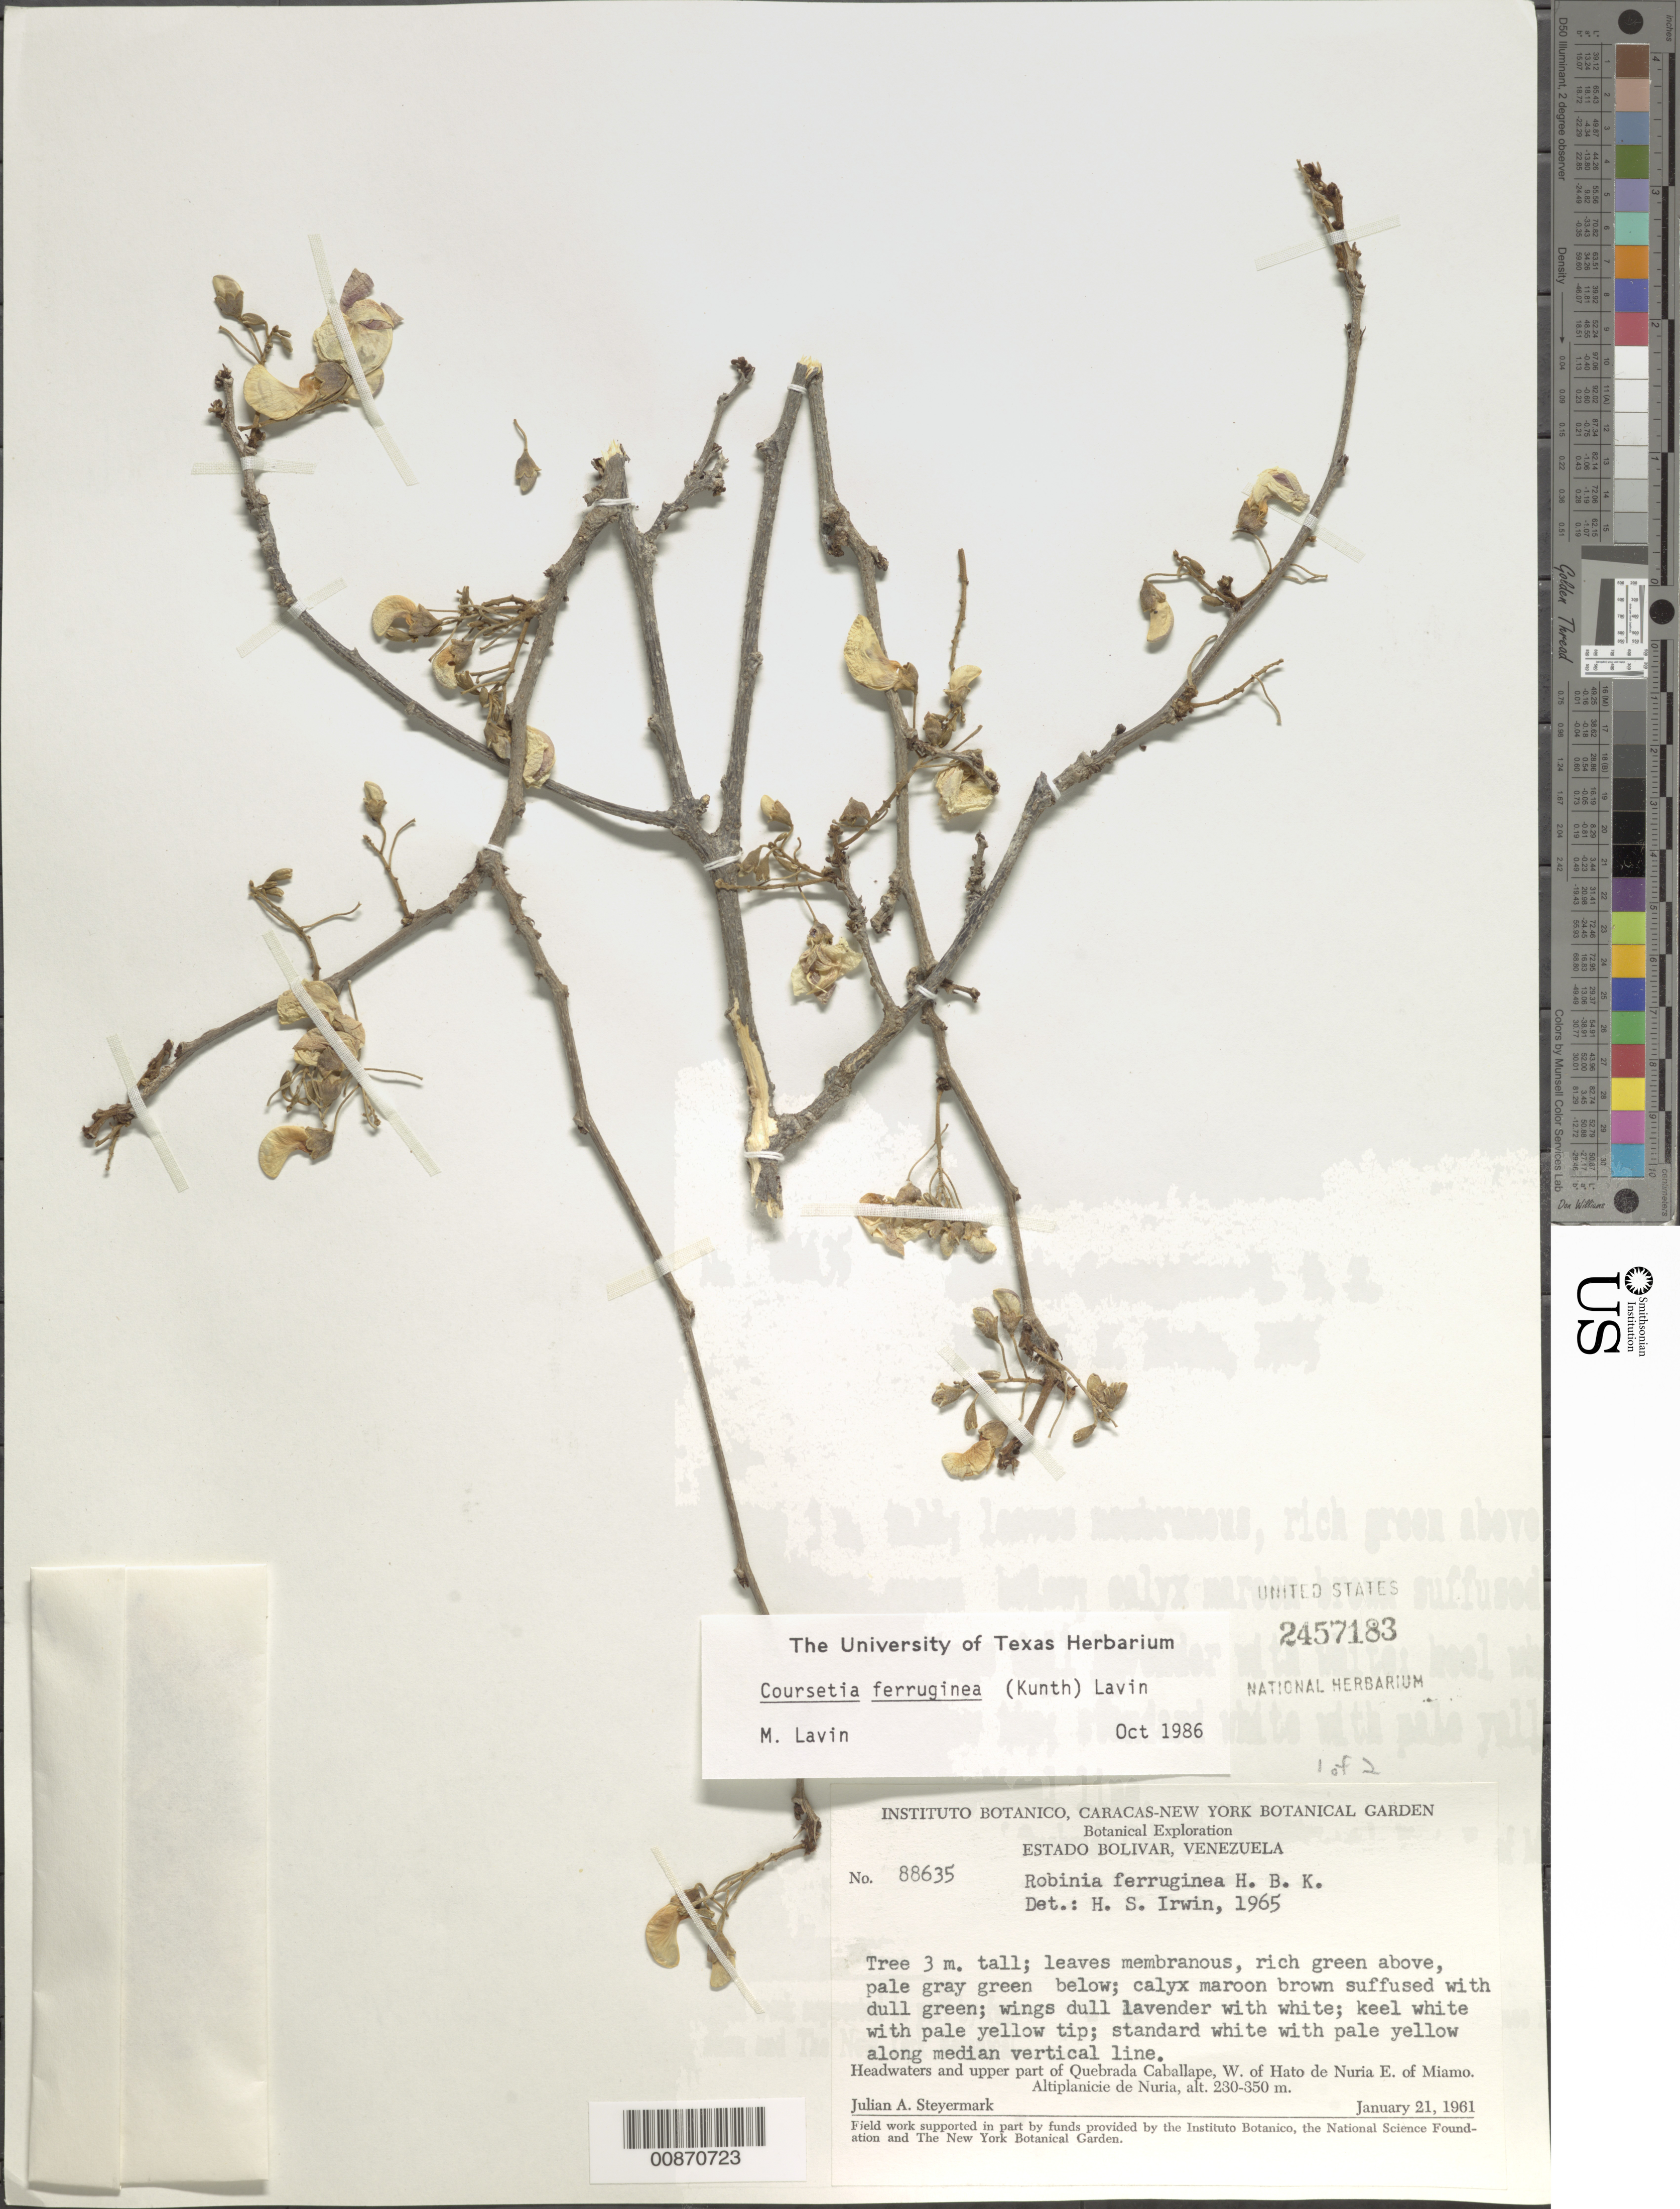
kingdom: Plantae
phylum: Tracheophyta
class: Magnoliopsida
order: Fabales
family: Fabaceae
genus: Coursetia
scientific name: Coursetia ferruginea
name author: (Kunth) Lavin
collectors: J. Steyermark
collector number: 88635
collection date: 1961-01-21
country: Venezuela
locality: Estado Bolivar. Headwaters and upper part of Quebrada Caballape, W. of Hato de Nuria E. of Miamo. Altiplanicie de Nuria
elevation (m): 230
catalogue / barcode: US 2457183